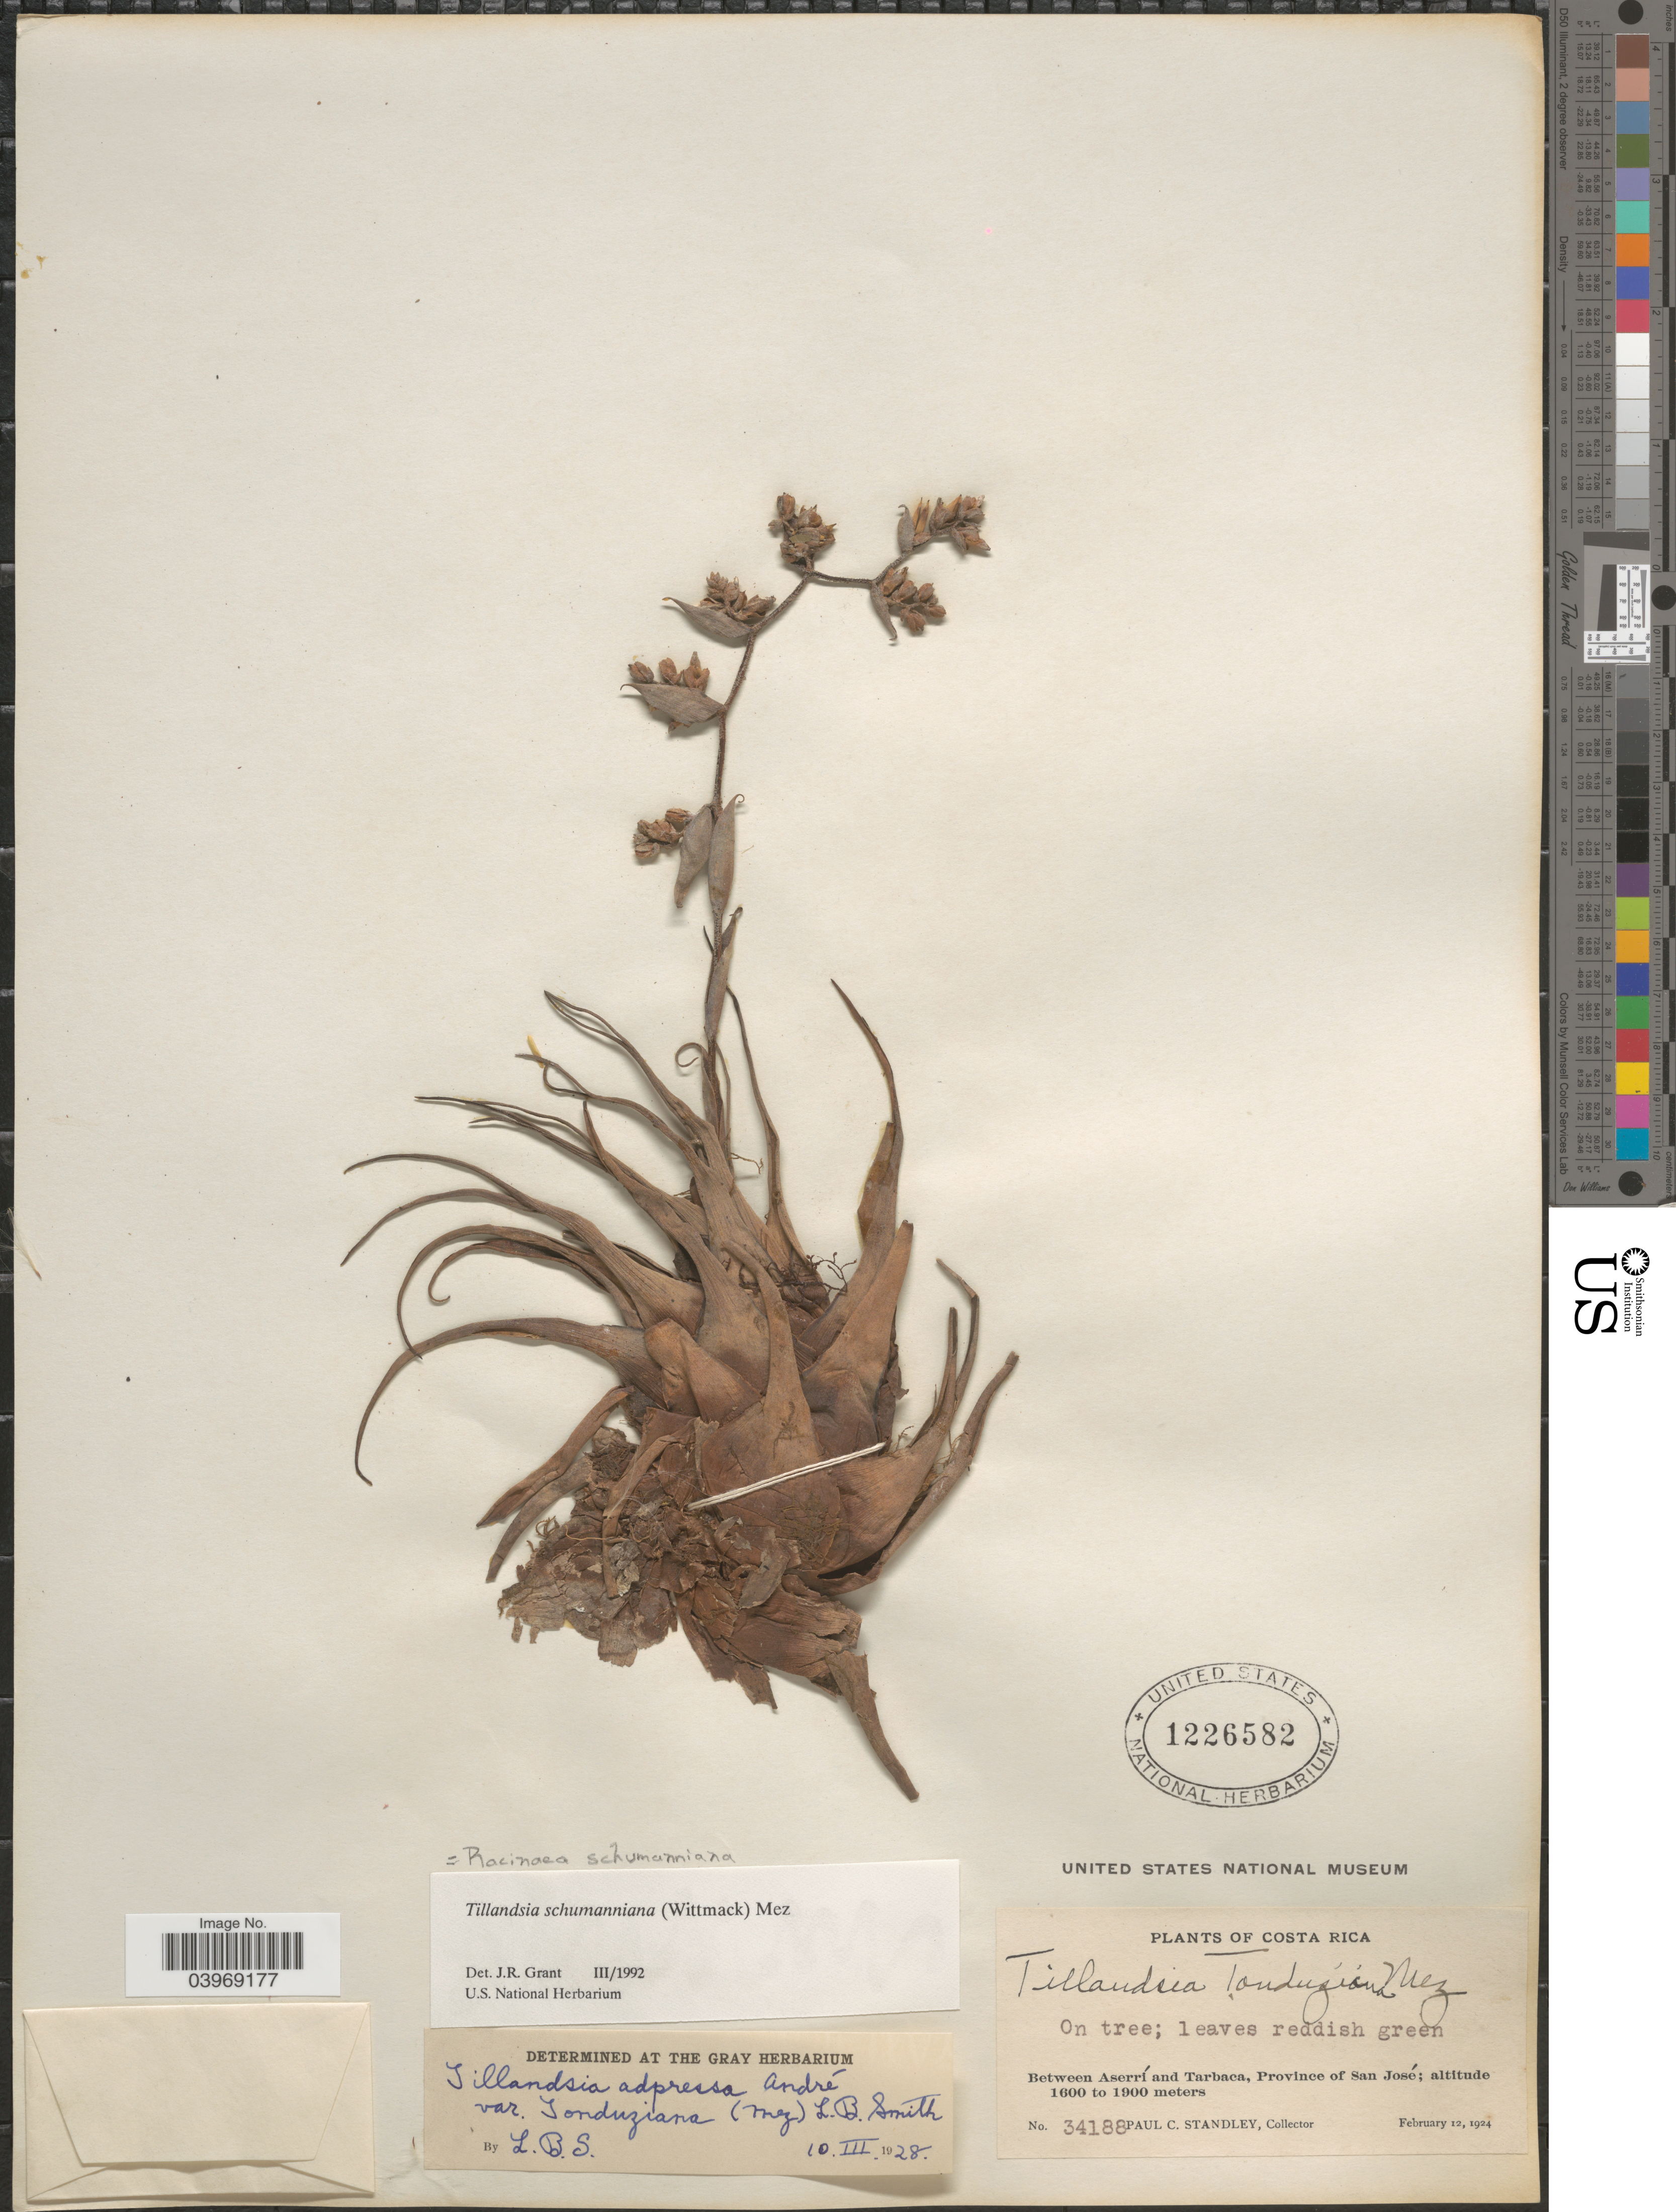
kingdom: Plantae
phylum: Tracheophyta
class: Liliopsida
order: Poales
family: Bromeliaceae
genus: Racinaea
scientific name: Racinaea schumanniana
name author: (Wittm.) J.R. Grant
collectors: P. C. Standley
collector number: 34188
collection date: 1924-02-12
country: Costa Rica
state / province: San José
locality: Between Aserrí and Tarbaca.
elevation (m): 1600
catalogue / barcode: US 1226582